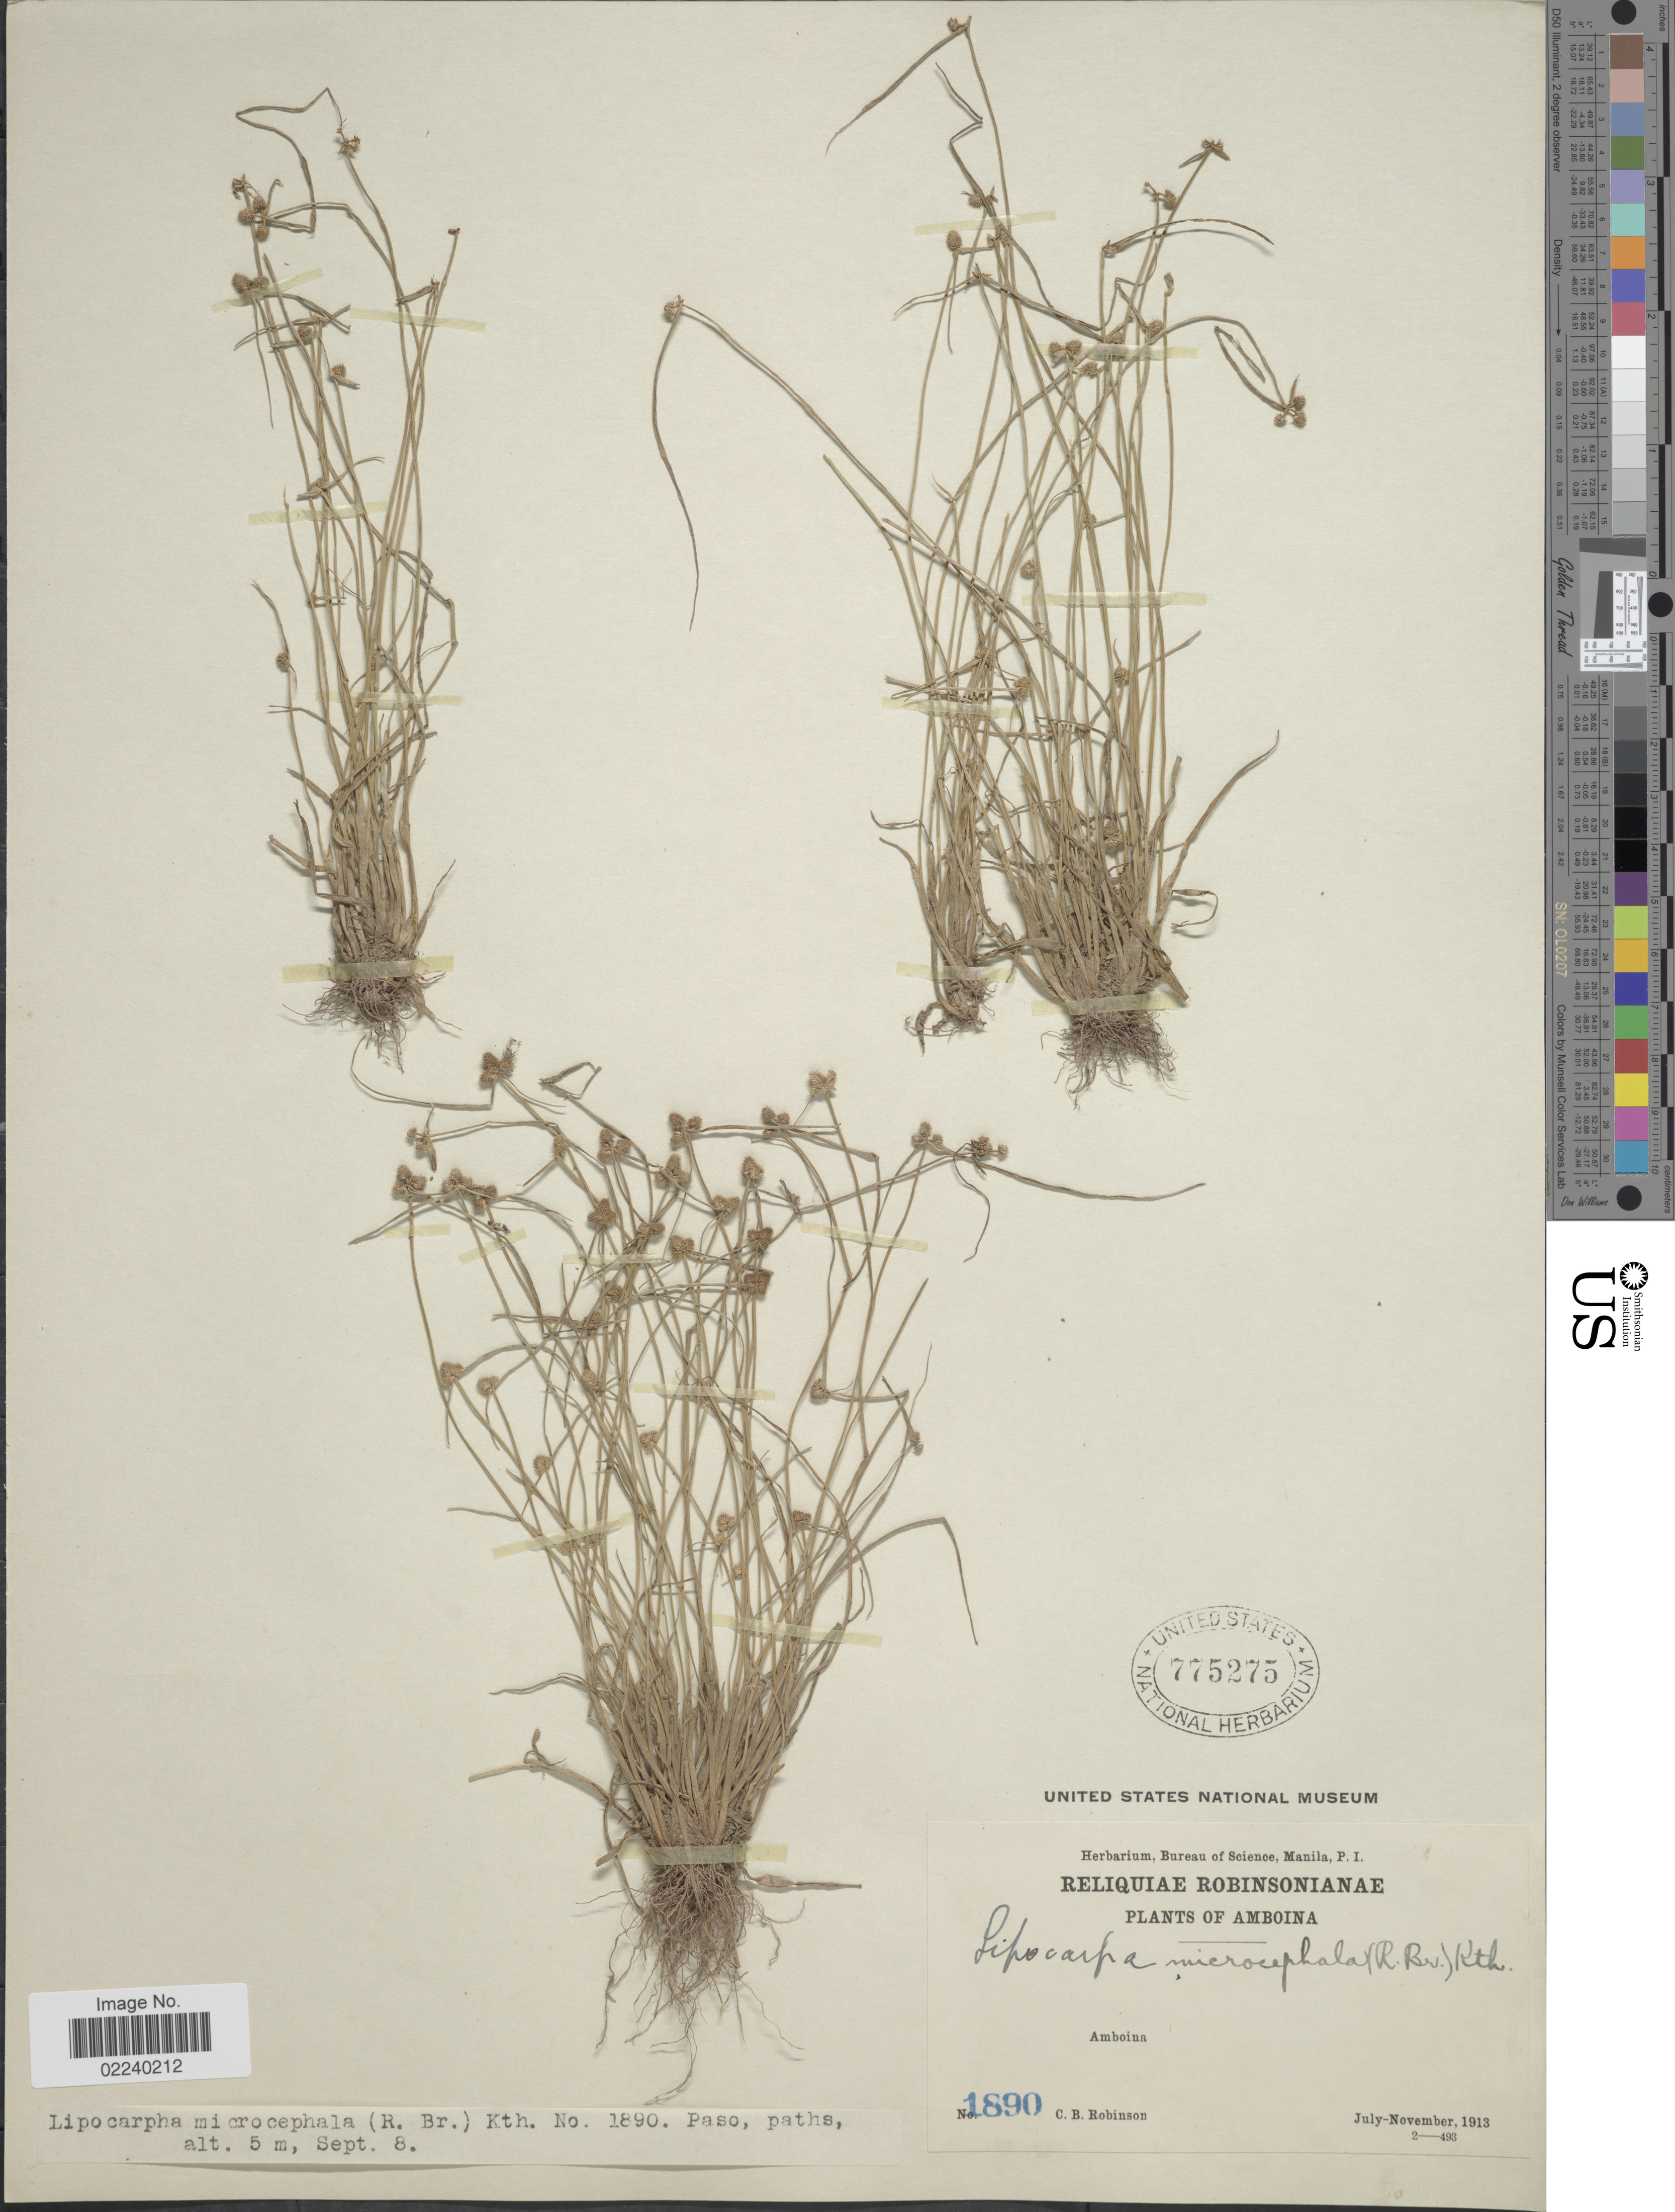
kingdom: Plantae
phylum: Tracheophyta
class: Liliopsida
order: Poales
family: Cyperaceae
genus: Cyperus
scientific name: Cyperus leptocarpus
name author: (F. Muell.) Bauters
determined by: Strong, M. T., (US), Smithsonian Institution - National Museum of Natural History (UNITED STATES)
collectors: C. Robinson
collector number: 1890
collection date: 1913-09-08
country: Indonesia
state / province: Maluku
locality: Amboina, Paso, paths.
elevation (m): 5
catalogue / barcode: US 775275